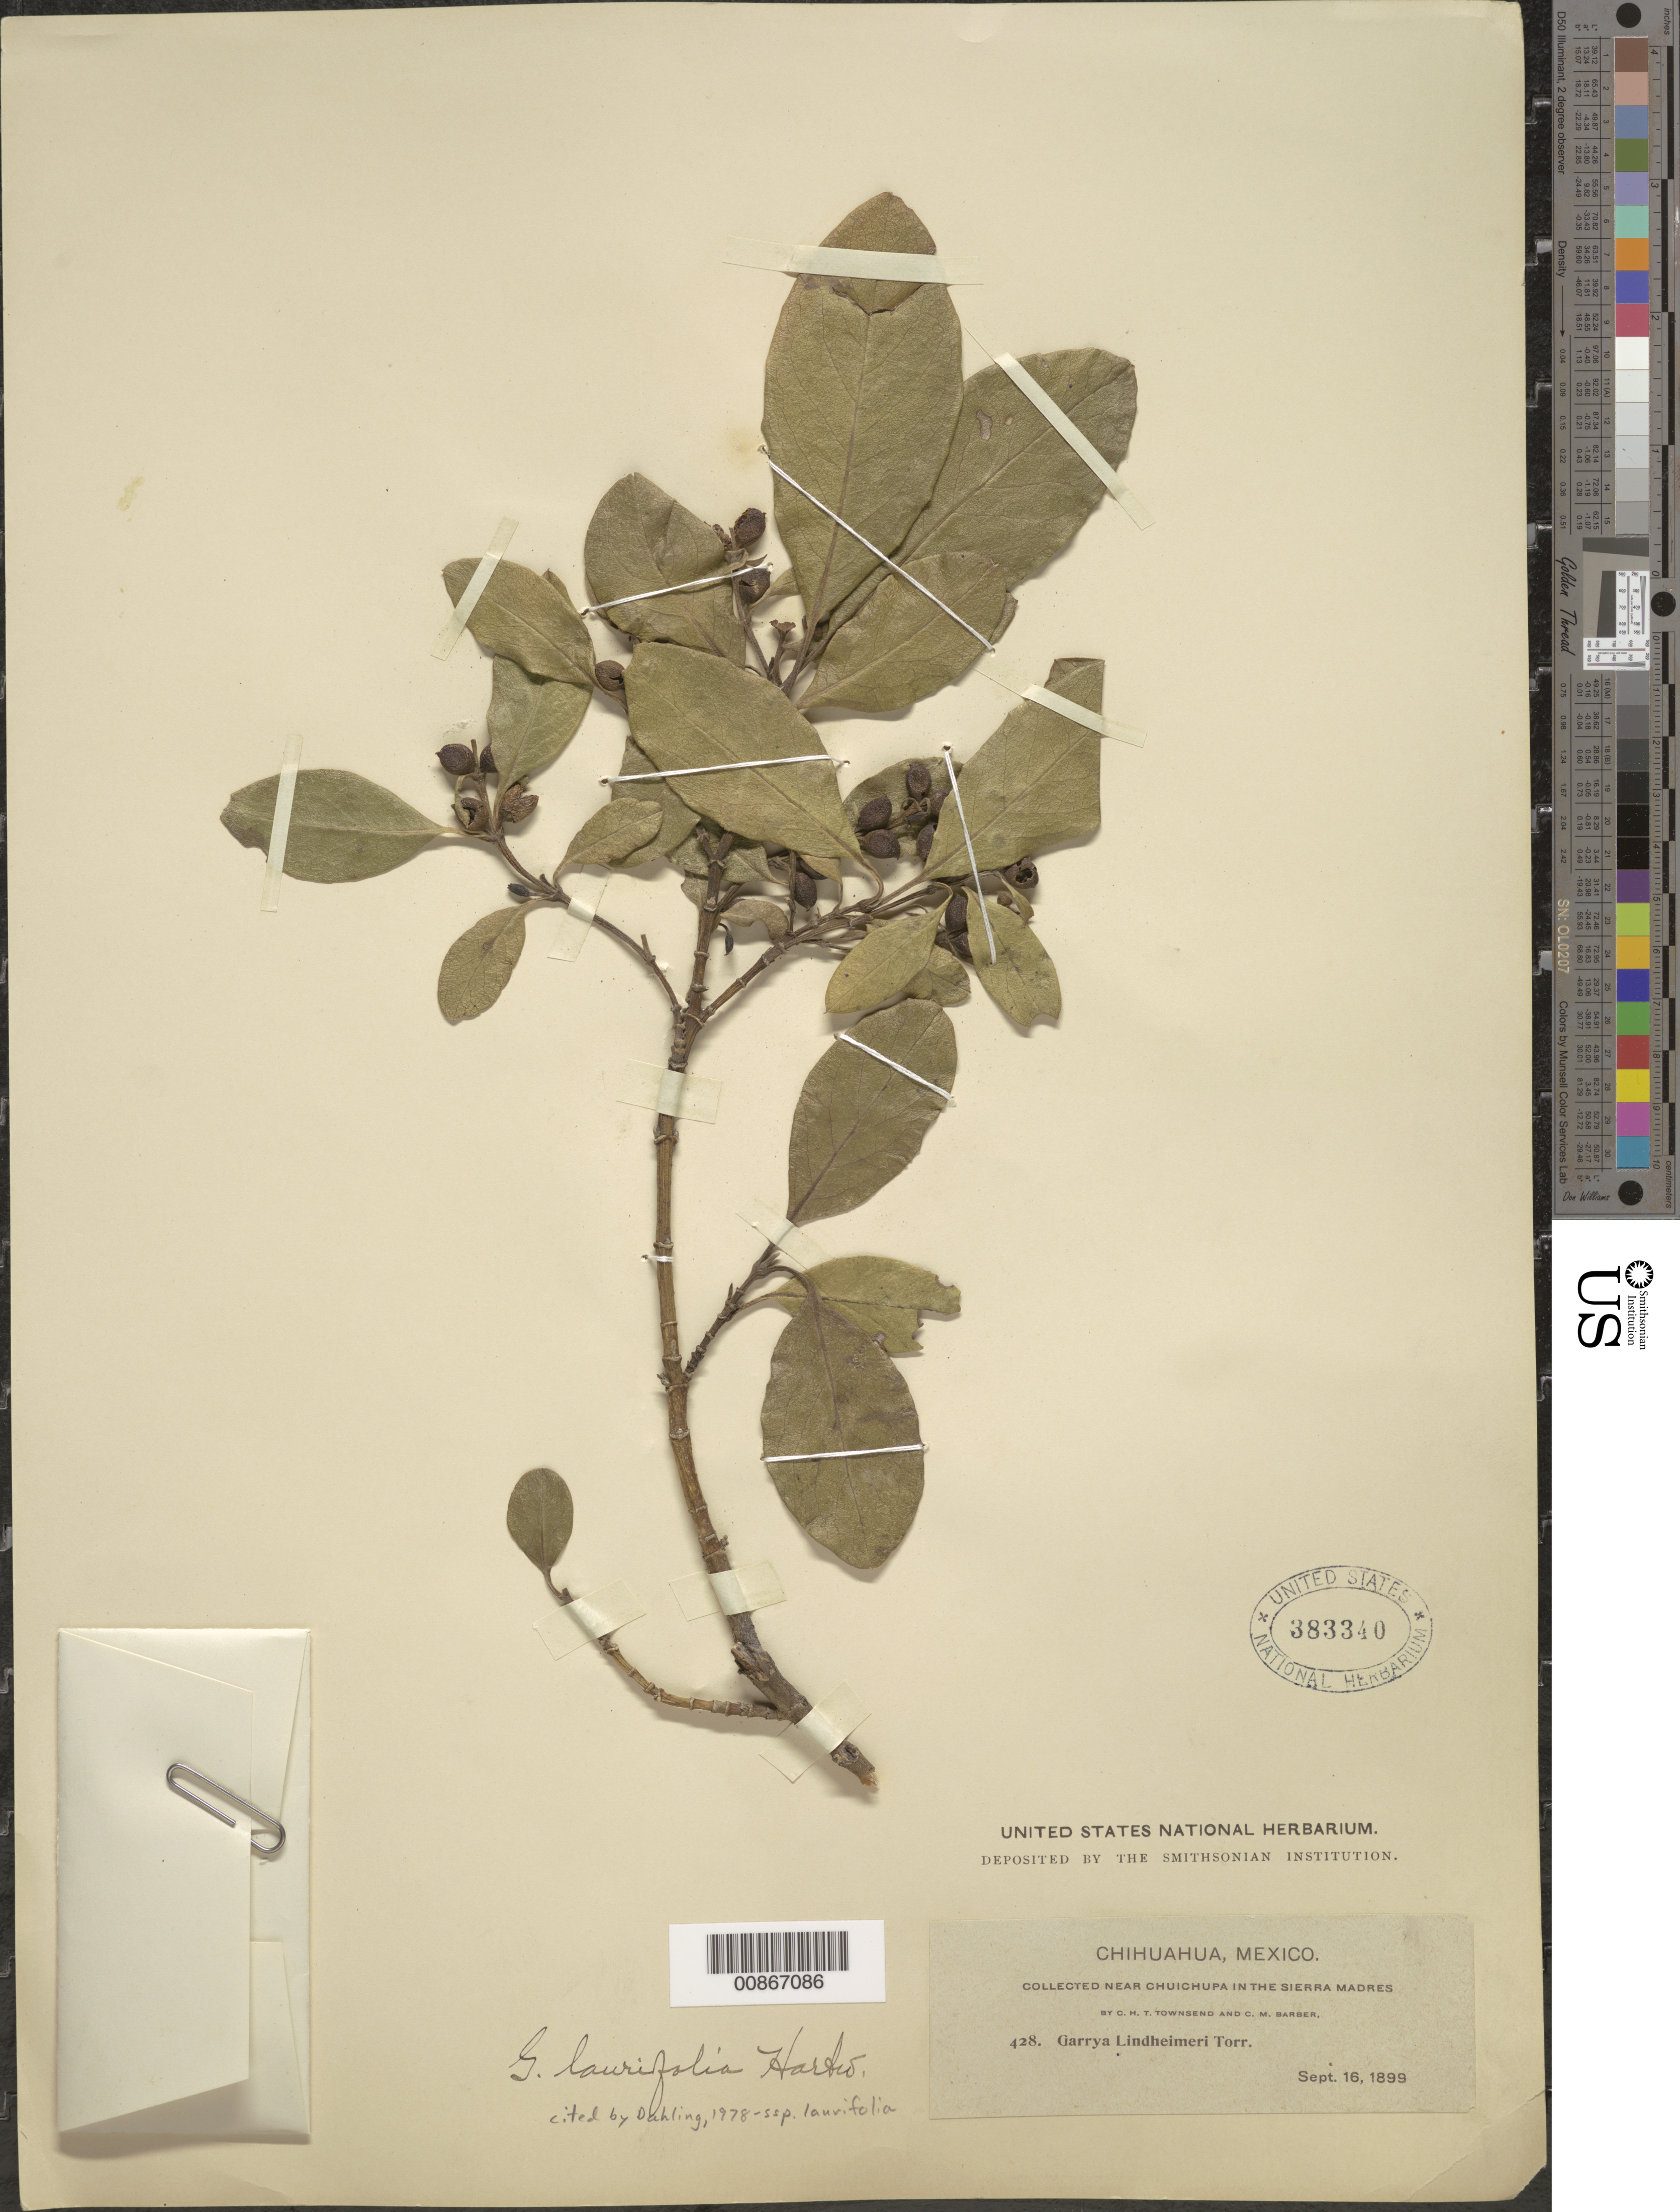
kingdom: Plantae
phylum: Tracheophyta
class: Magnoliopsida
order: Garryales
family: Garryaceae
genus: Garrya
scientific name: Garrya laurifolia subsp. laurifolia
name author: Hartw. ex Benth.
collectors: C. H. T. Townsend & C. Barber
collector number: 428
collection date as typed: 16 Sep 1899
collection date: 1899-09-16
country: Mexico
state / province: Chihuahua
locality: Near Chuichupa in the Sierra Madre, Chihuahua.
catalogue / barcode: US 383340